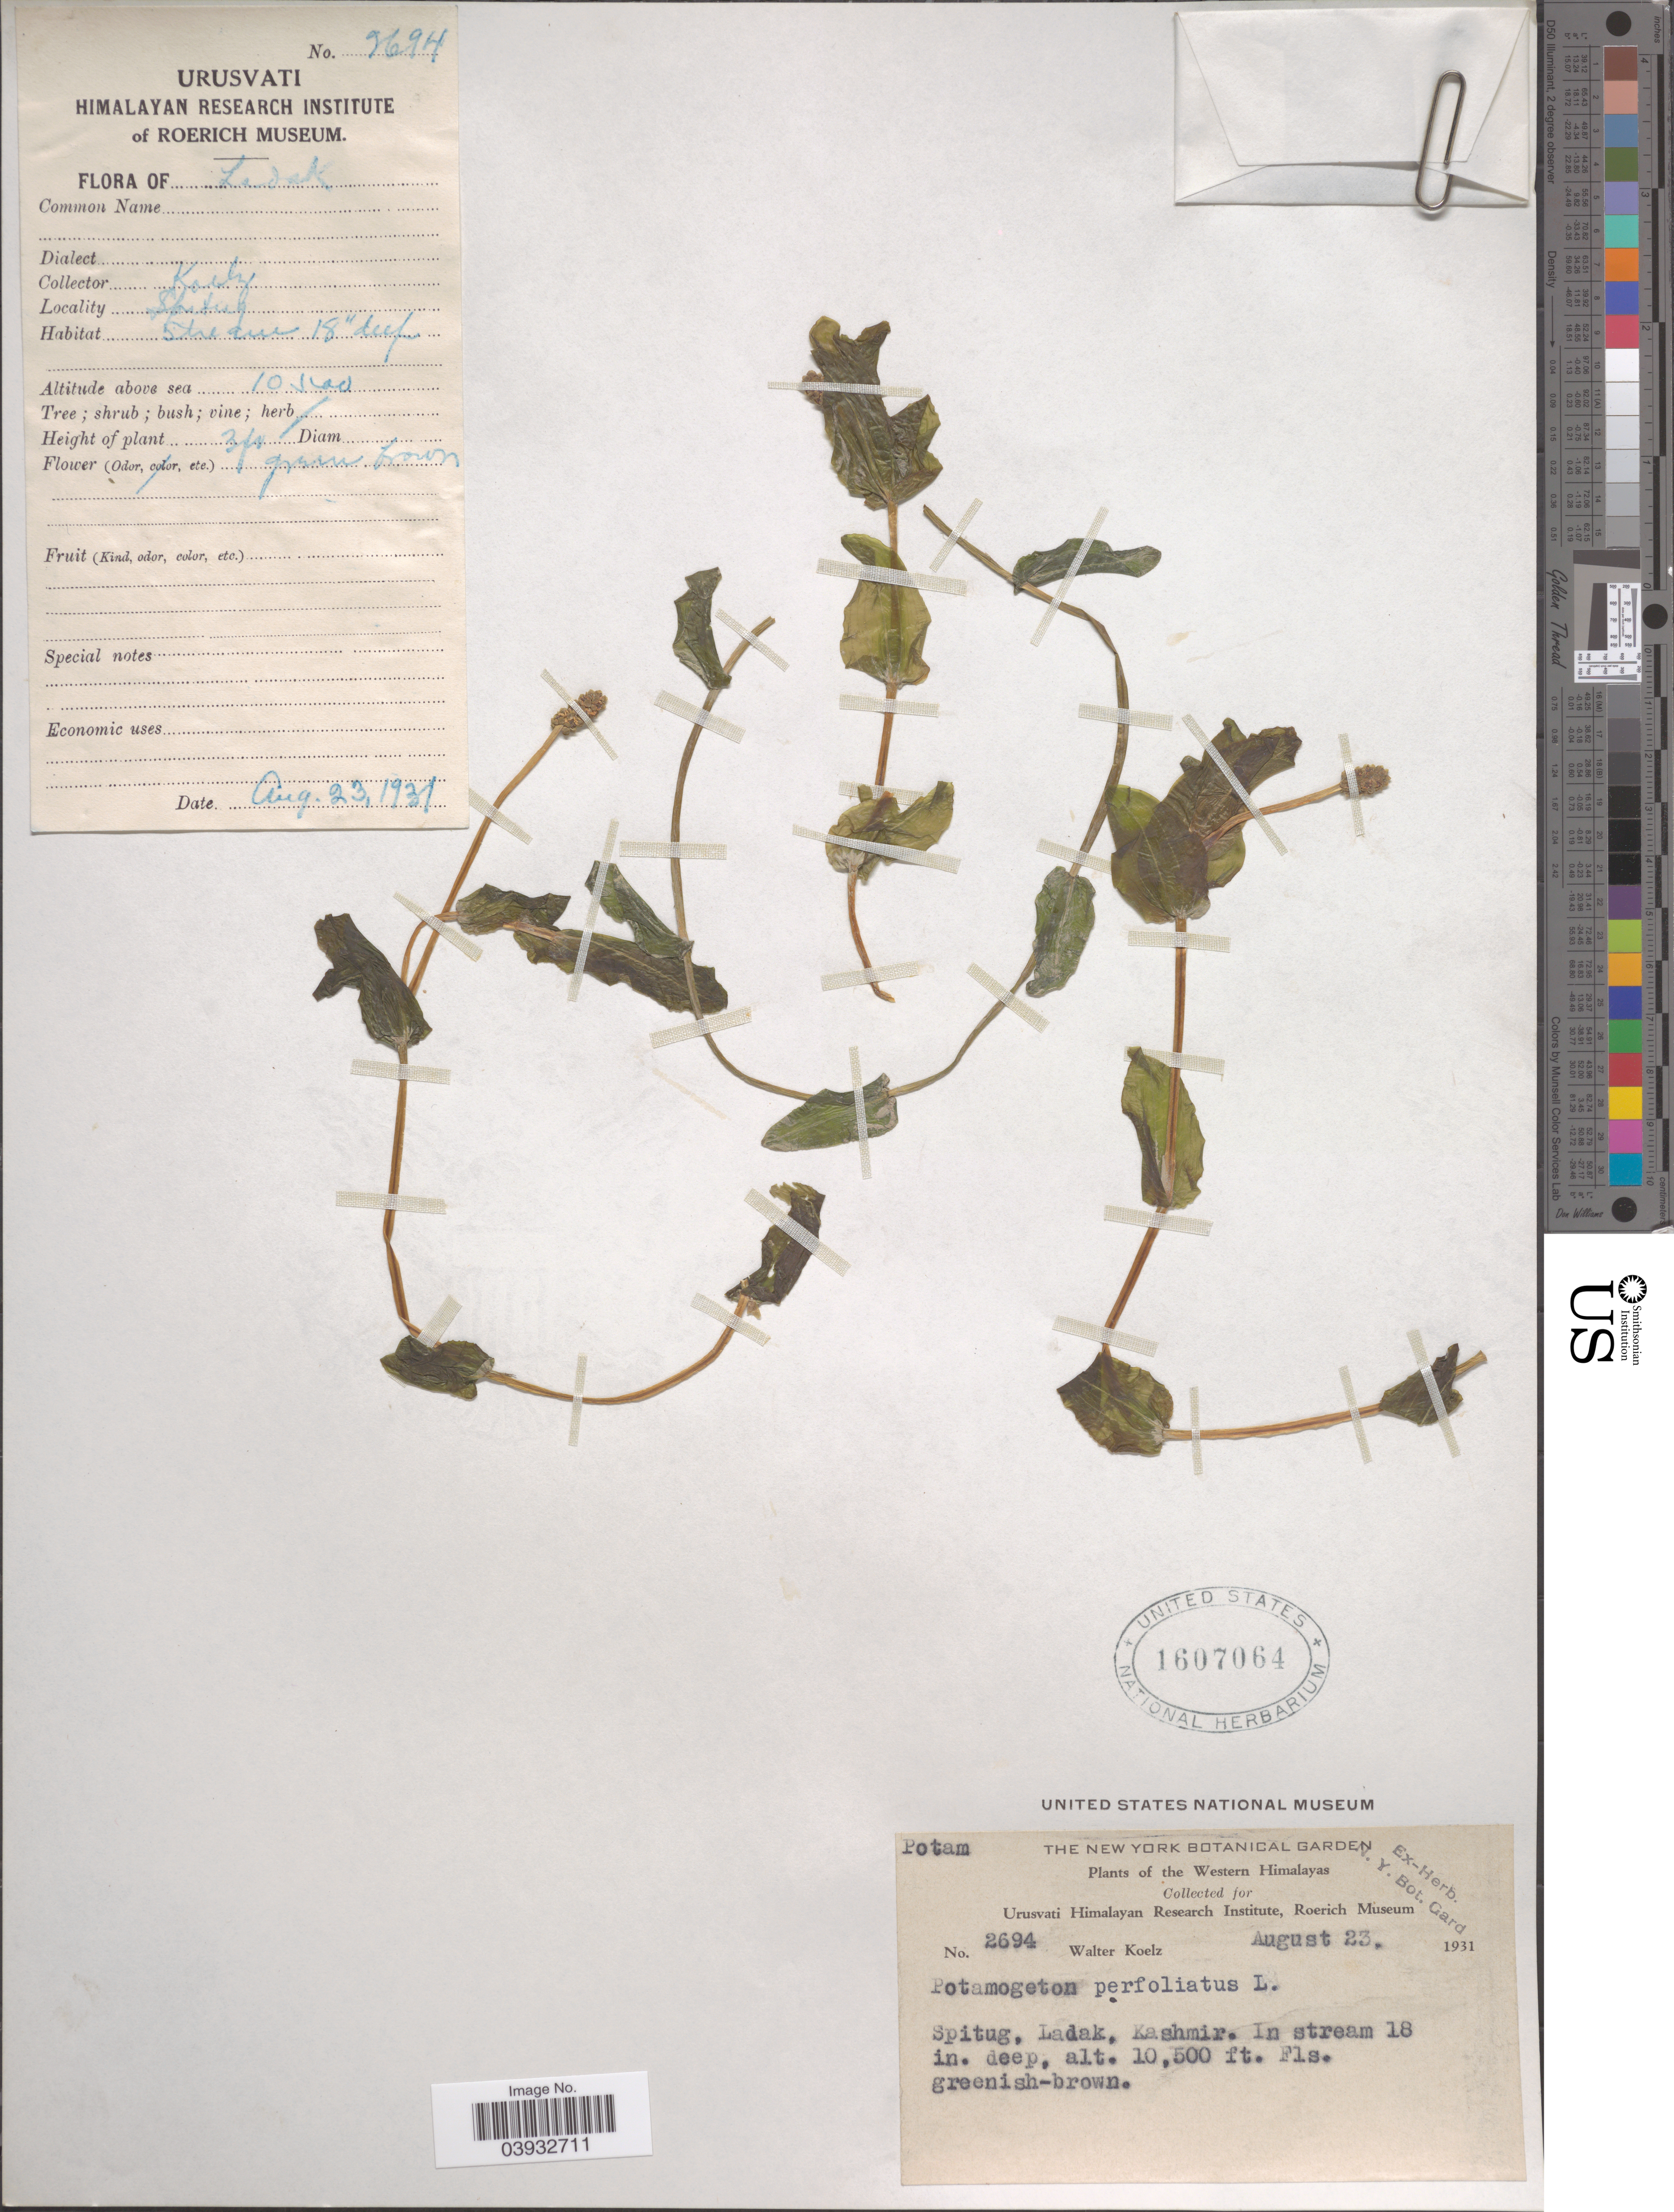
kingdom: Plantae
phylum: Tracheophyta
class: Liliopsida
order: Alismatales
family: Potamogetonaceae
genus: Potamogeton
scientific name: Potamogeton perfoliatus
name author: L.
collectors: W. N. Koelz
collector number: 2694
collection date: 1931-08-23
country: India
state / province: Ladakh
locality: Western Himalayas. Spitug, Ladak, Kashmir.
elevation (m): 3200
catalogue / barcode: US 1607064